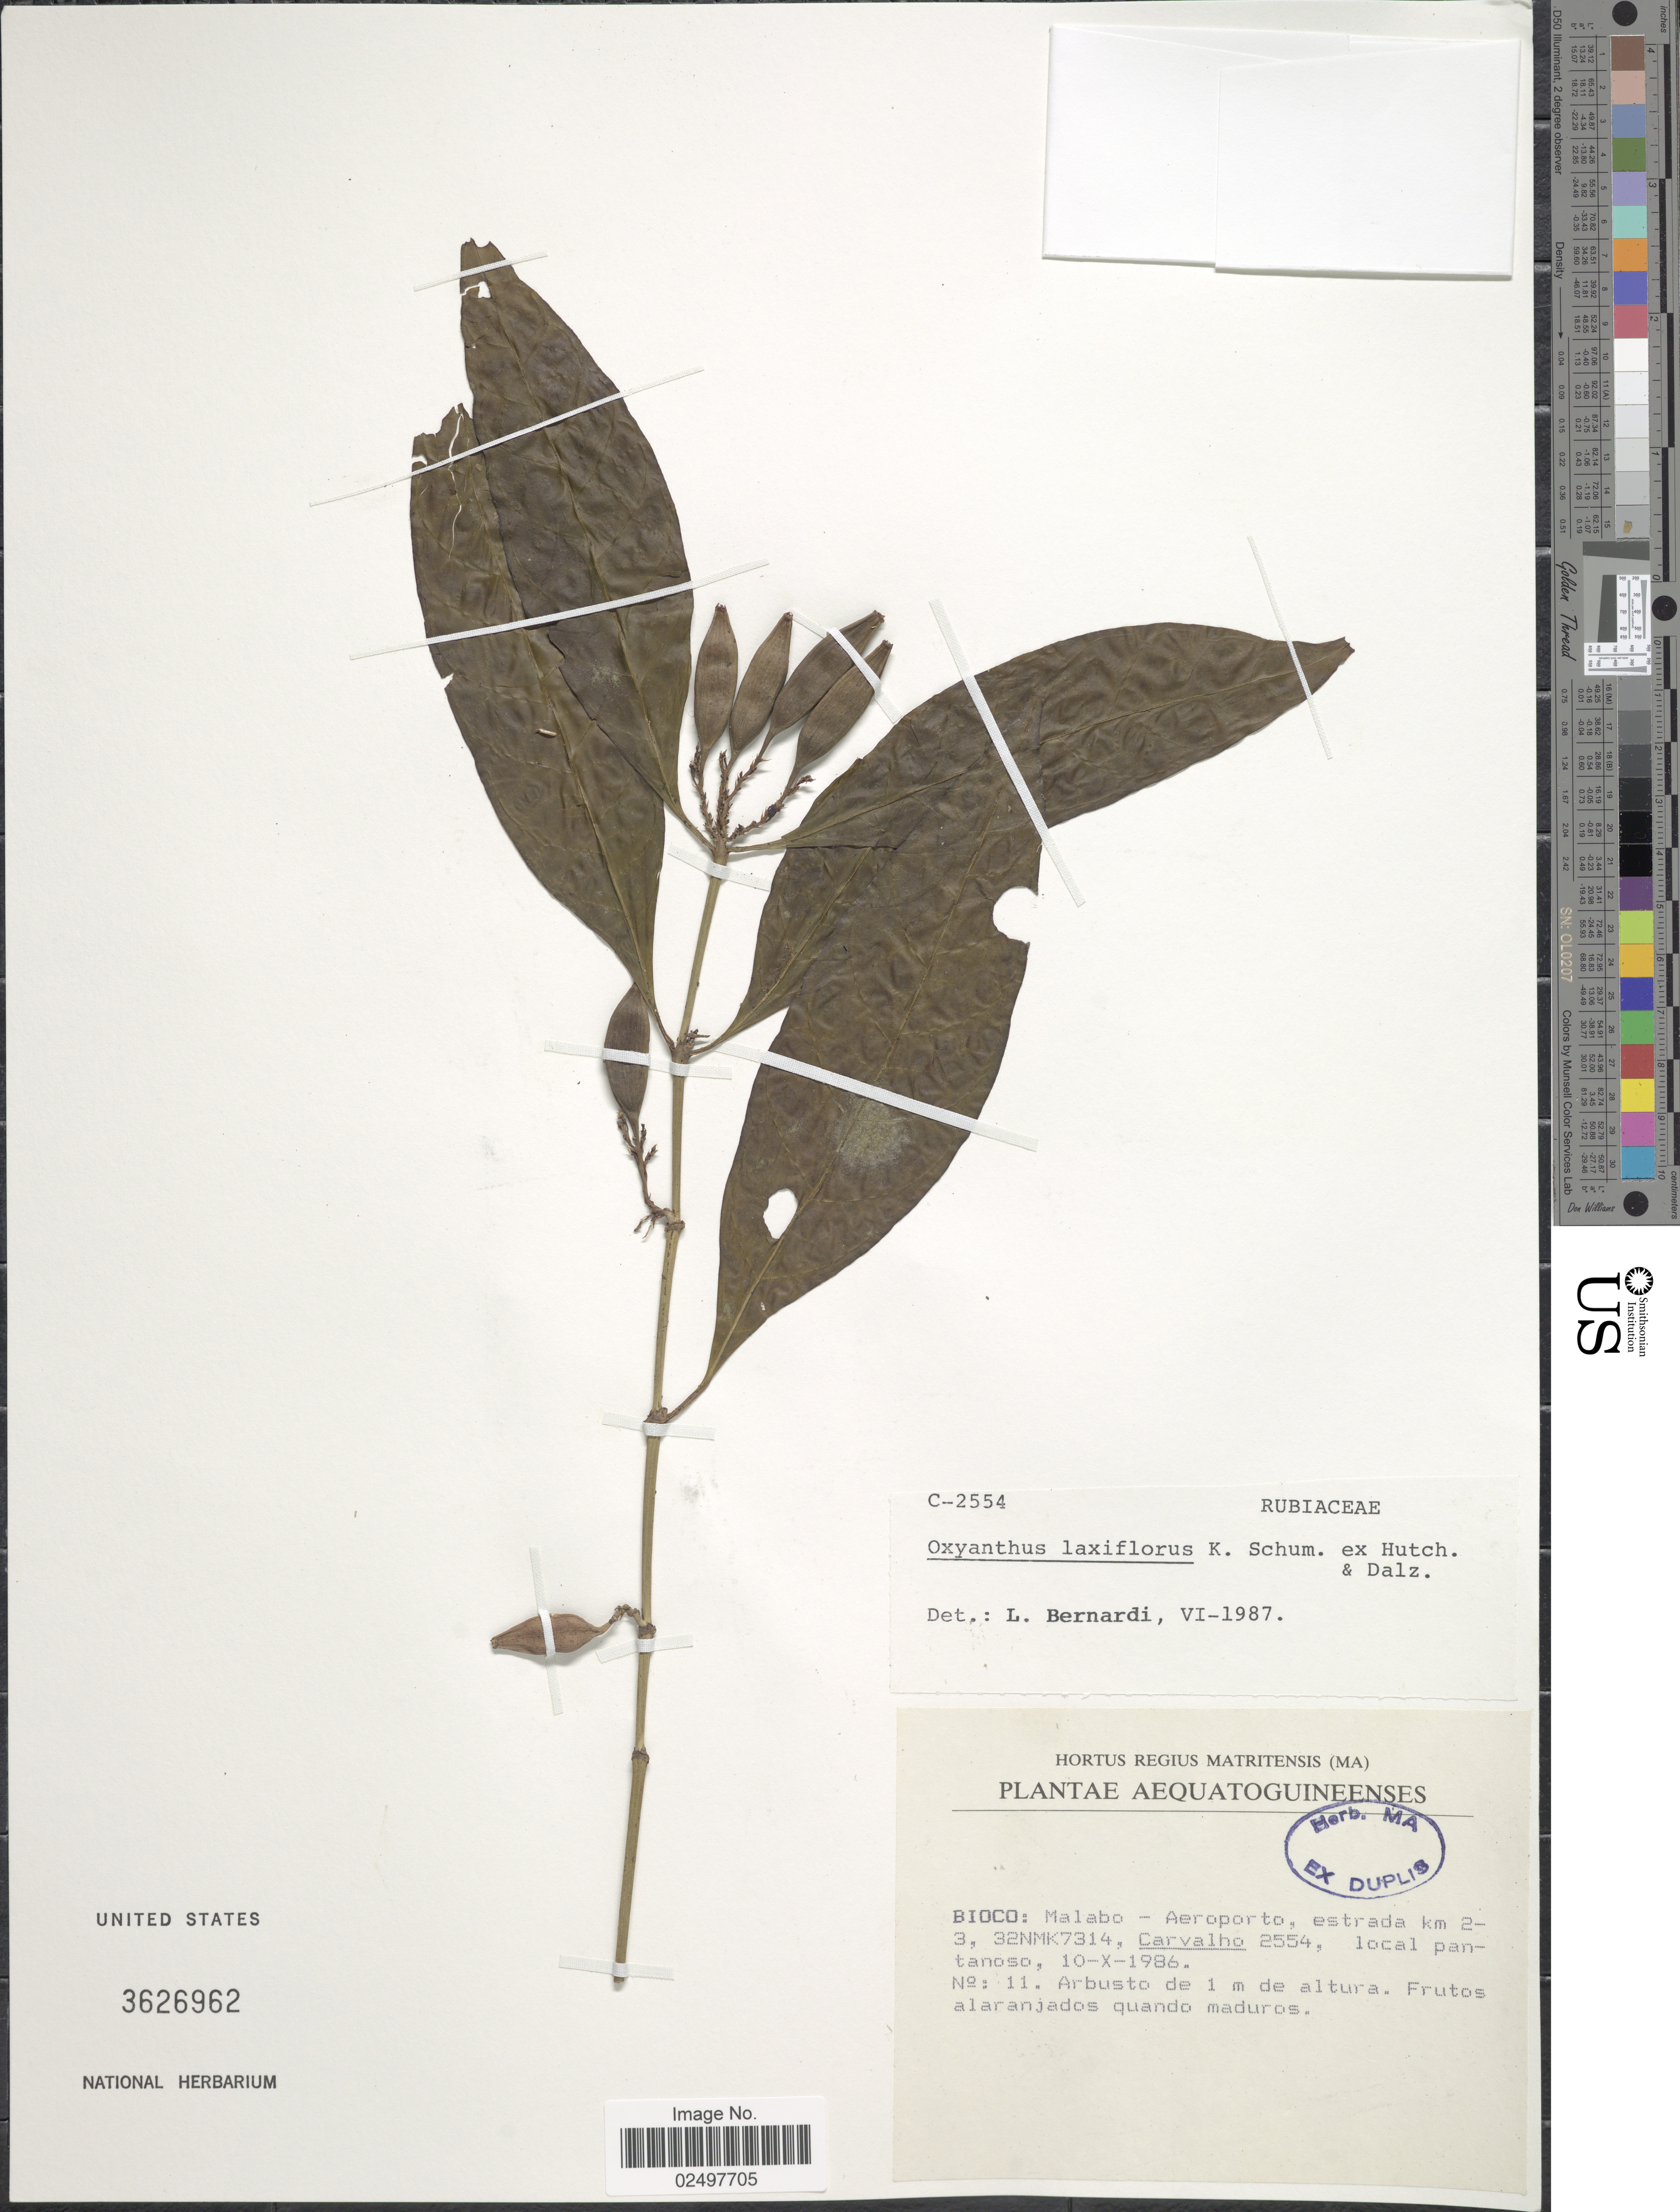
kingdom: Plantae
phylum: Tracheophyta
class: Magnoliopsida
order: Gentianales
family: Rubiaceae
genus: Oxyanthus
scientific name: Oxyanthus latifolius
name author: Sond.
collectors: Carvalho, --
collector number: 2554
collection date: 1986-10-10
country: Equatorial Guinea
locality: Aequatoguineenses. Bioco: Malabo- Aeroporto, estrada km 2-3, 32NMK7314, local pantanoso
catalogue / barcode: US 3626962